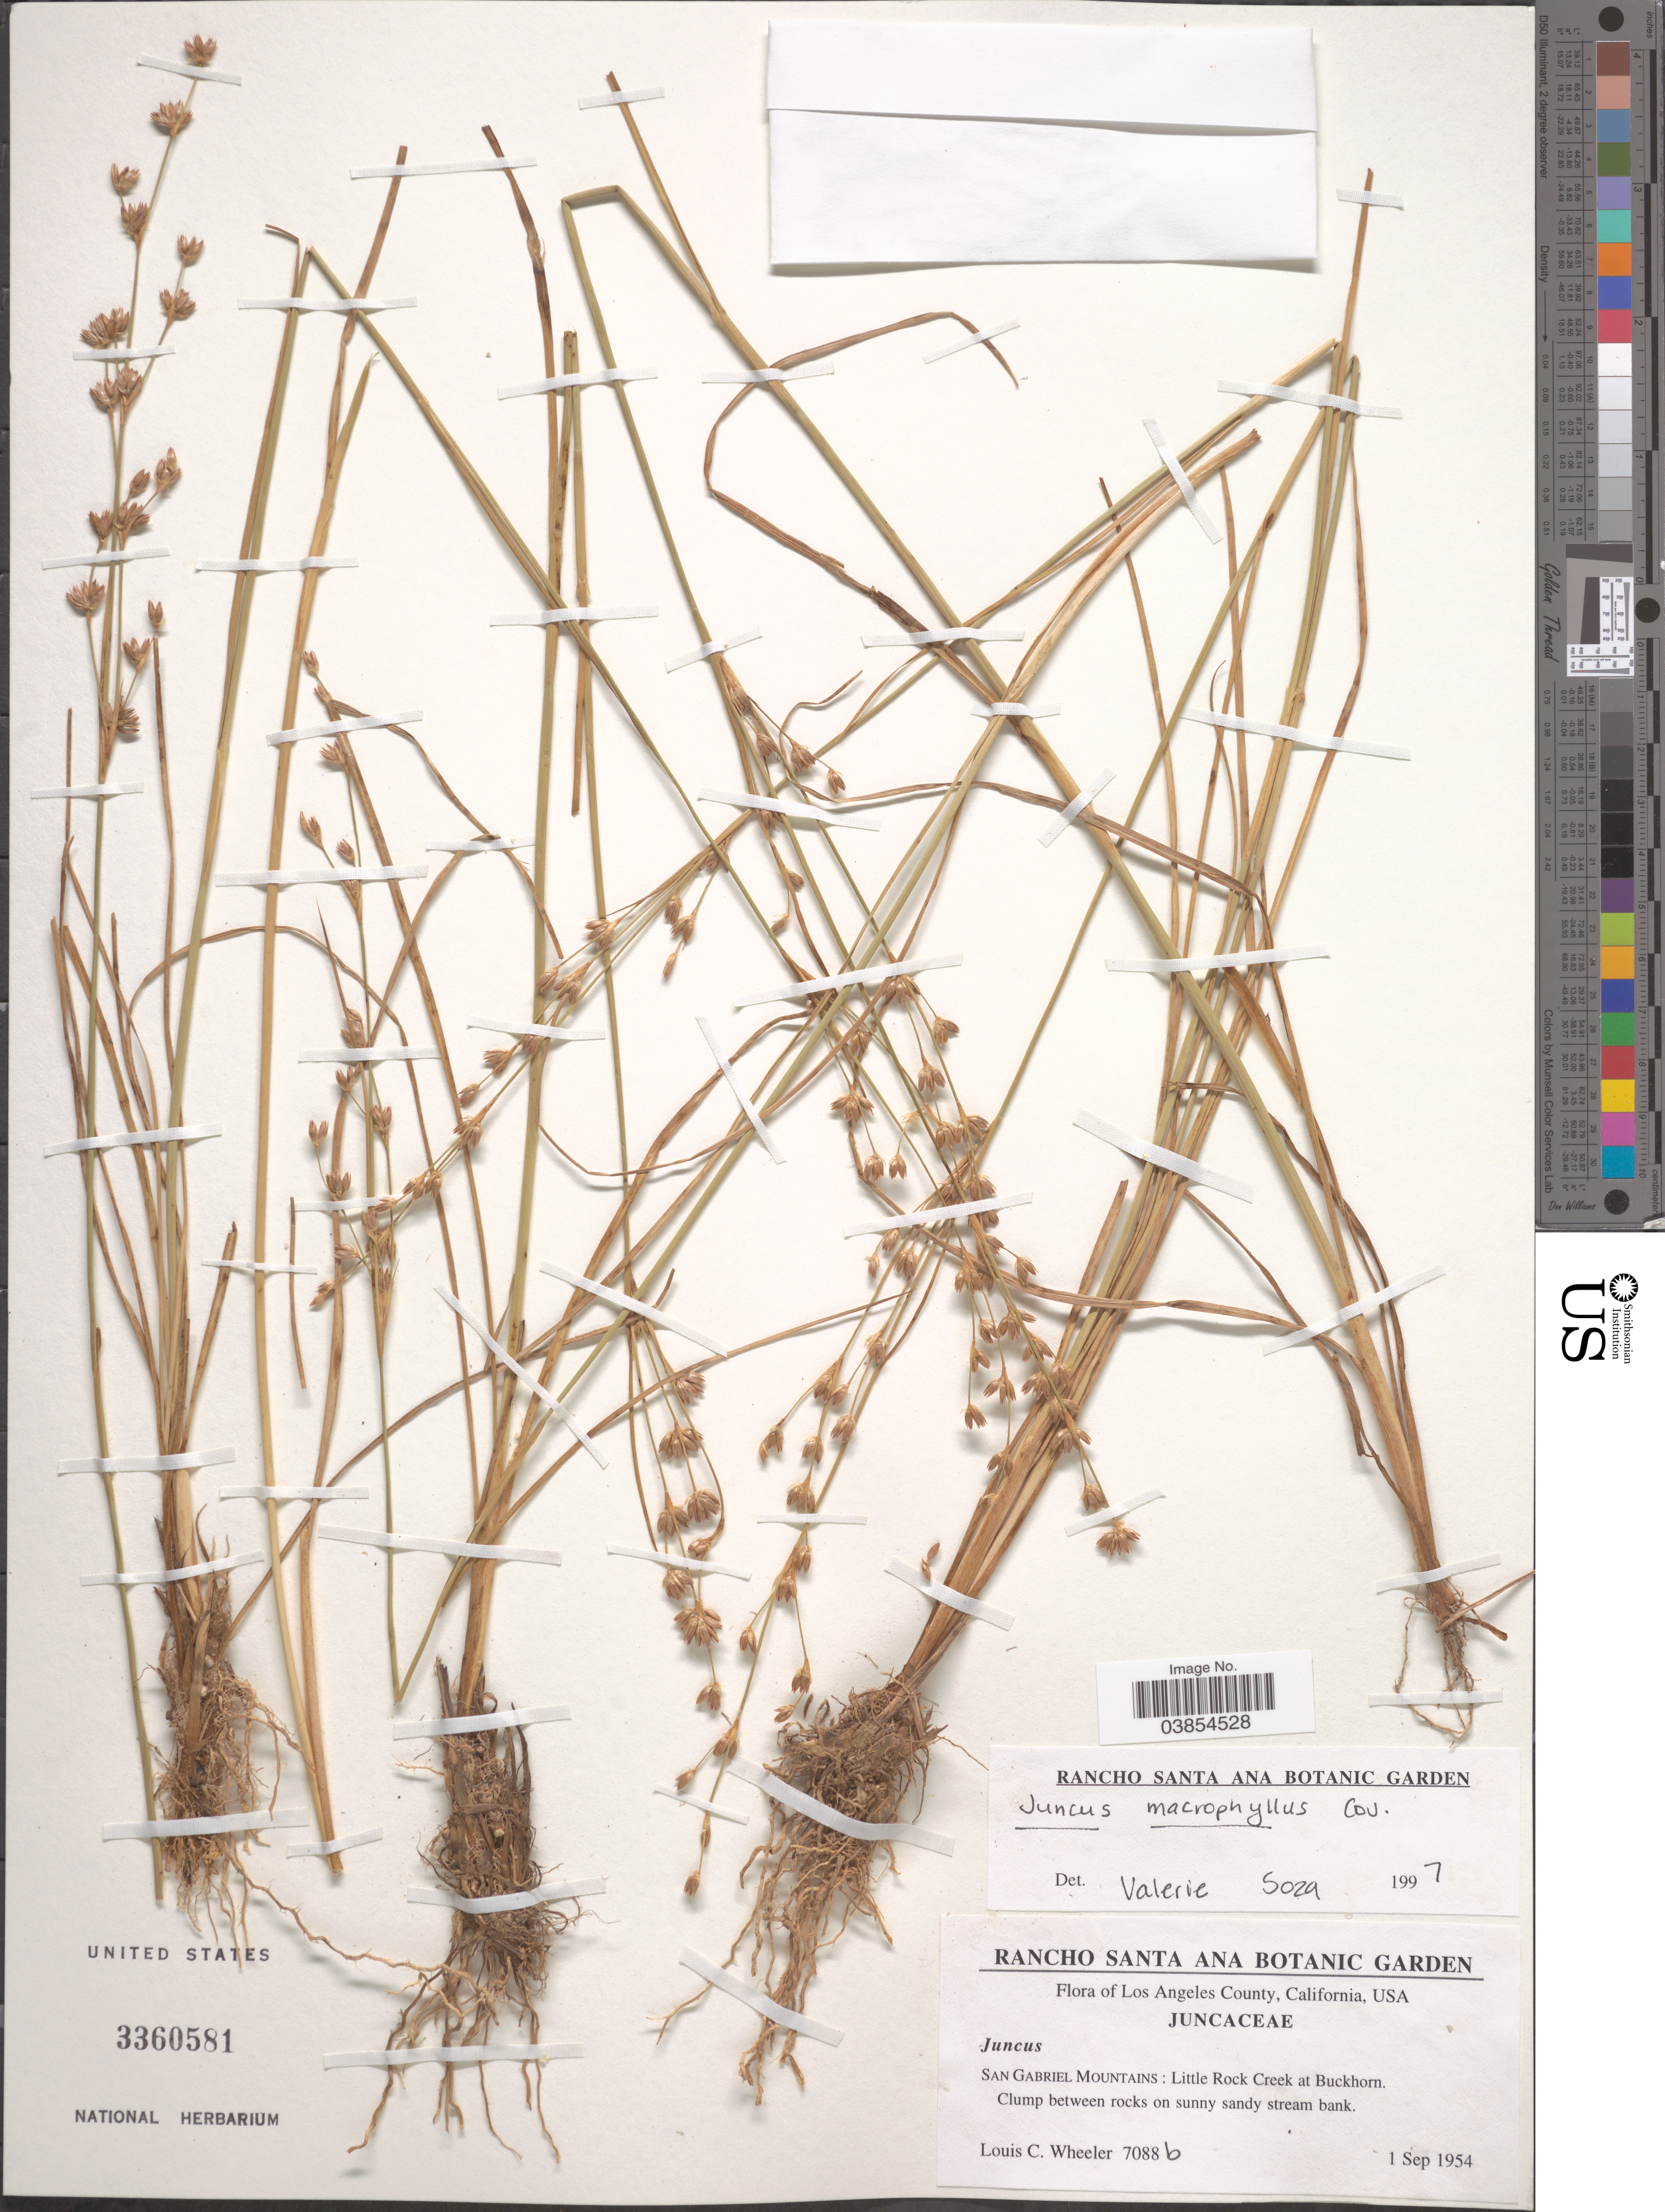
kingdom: Plantae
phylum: Tracheophyta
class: Liliopsida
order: Poales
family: Juncaceae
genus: Juncus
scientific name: Juncus macrophyllus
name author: Coville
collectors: L. C. Wheeler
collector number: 7088b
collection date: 1954-09-01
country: United States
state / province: California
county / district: Los Angeles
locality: Los Angeles County. San Gabriel Mountains: Little Rock Creek at Buckhorn.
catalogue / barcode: US 3360581